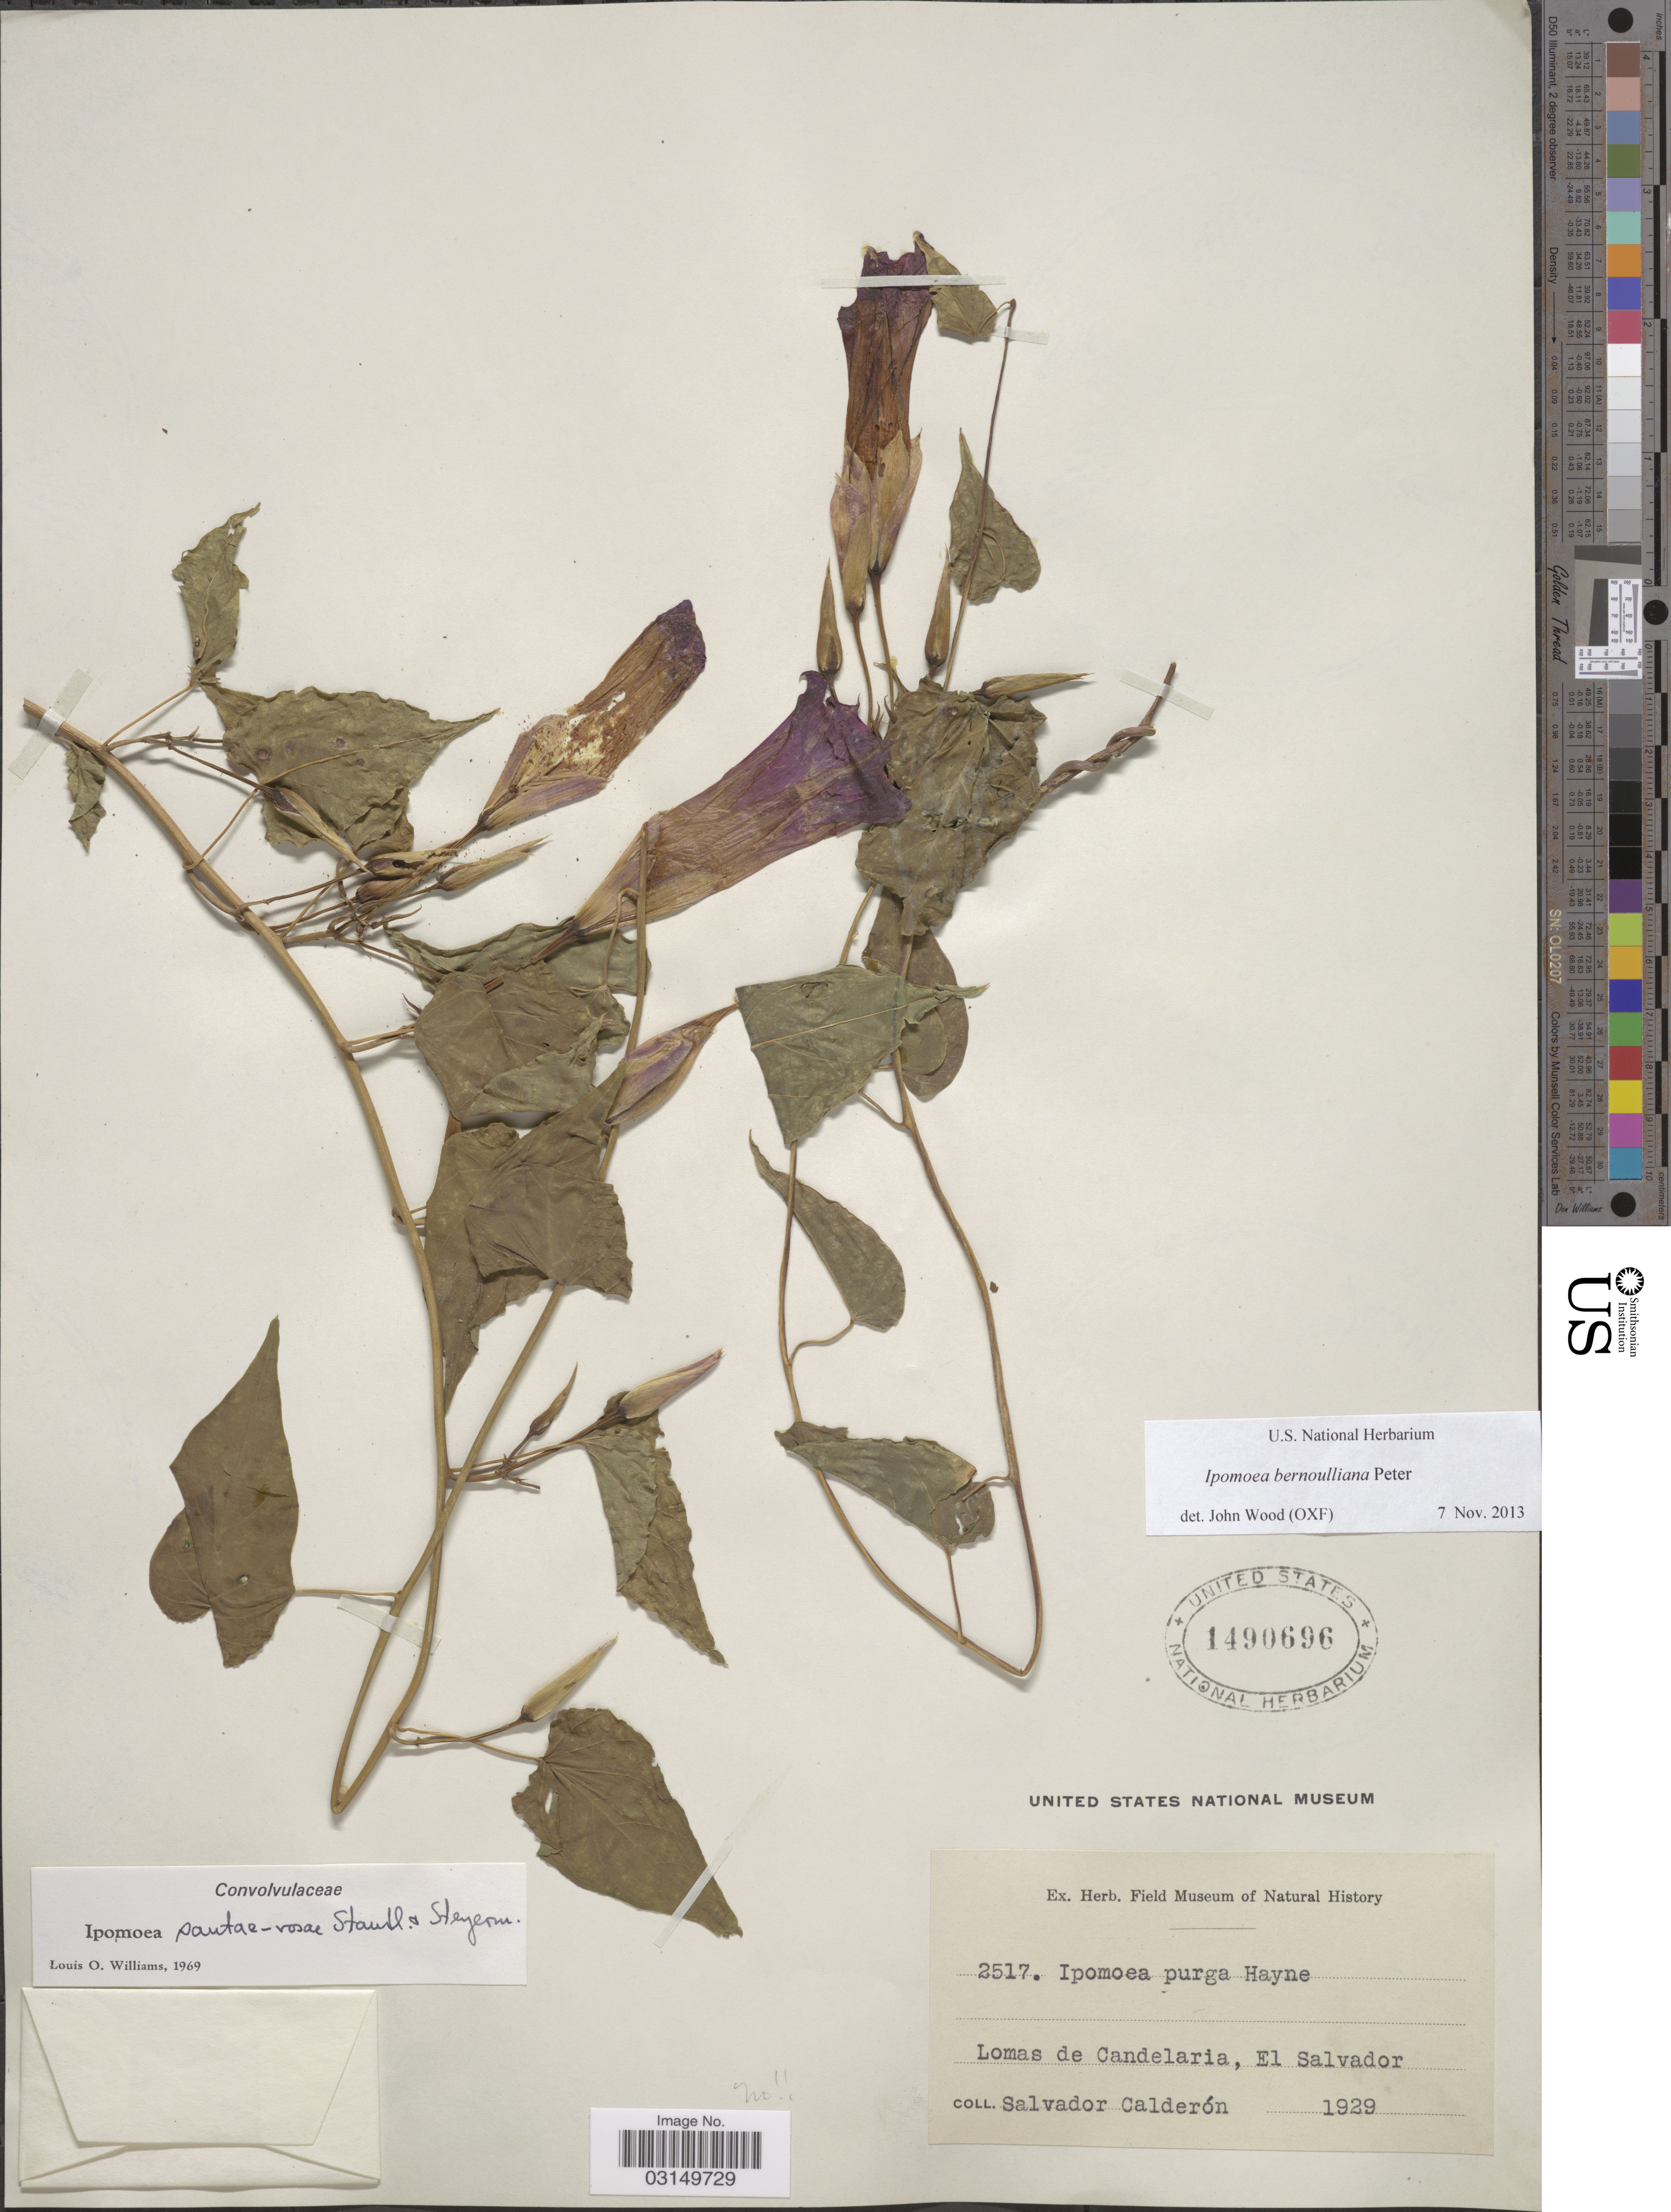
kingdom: Plantae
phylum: Tracheophyta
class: Magnoliopsida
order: Solanales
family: Convolvulaceae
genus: Ipomoea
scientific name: Ipomoea bernoulliana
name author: Peter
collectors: S. Calderón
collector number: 2517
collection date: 1929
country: El Salvador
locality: Lomas de Candelaria, El Salvador.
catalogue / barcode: US 1490696